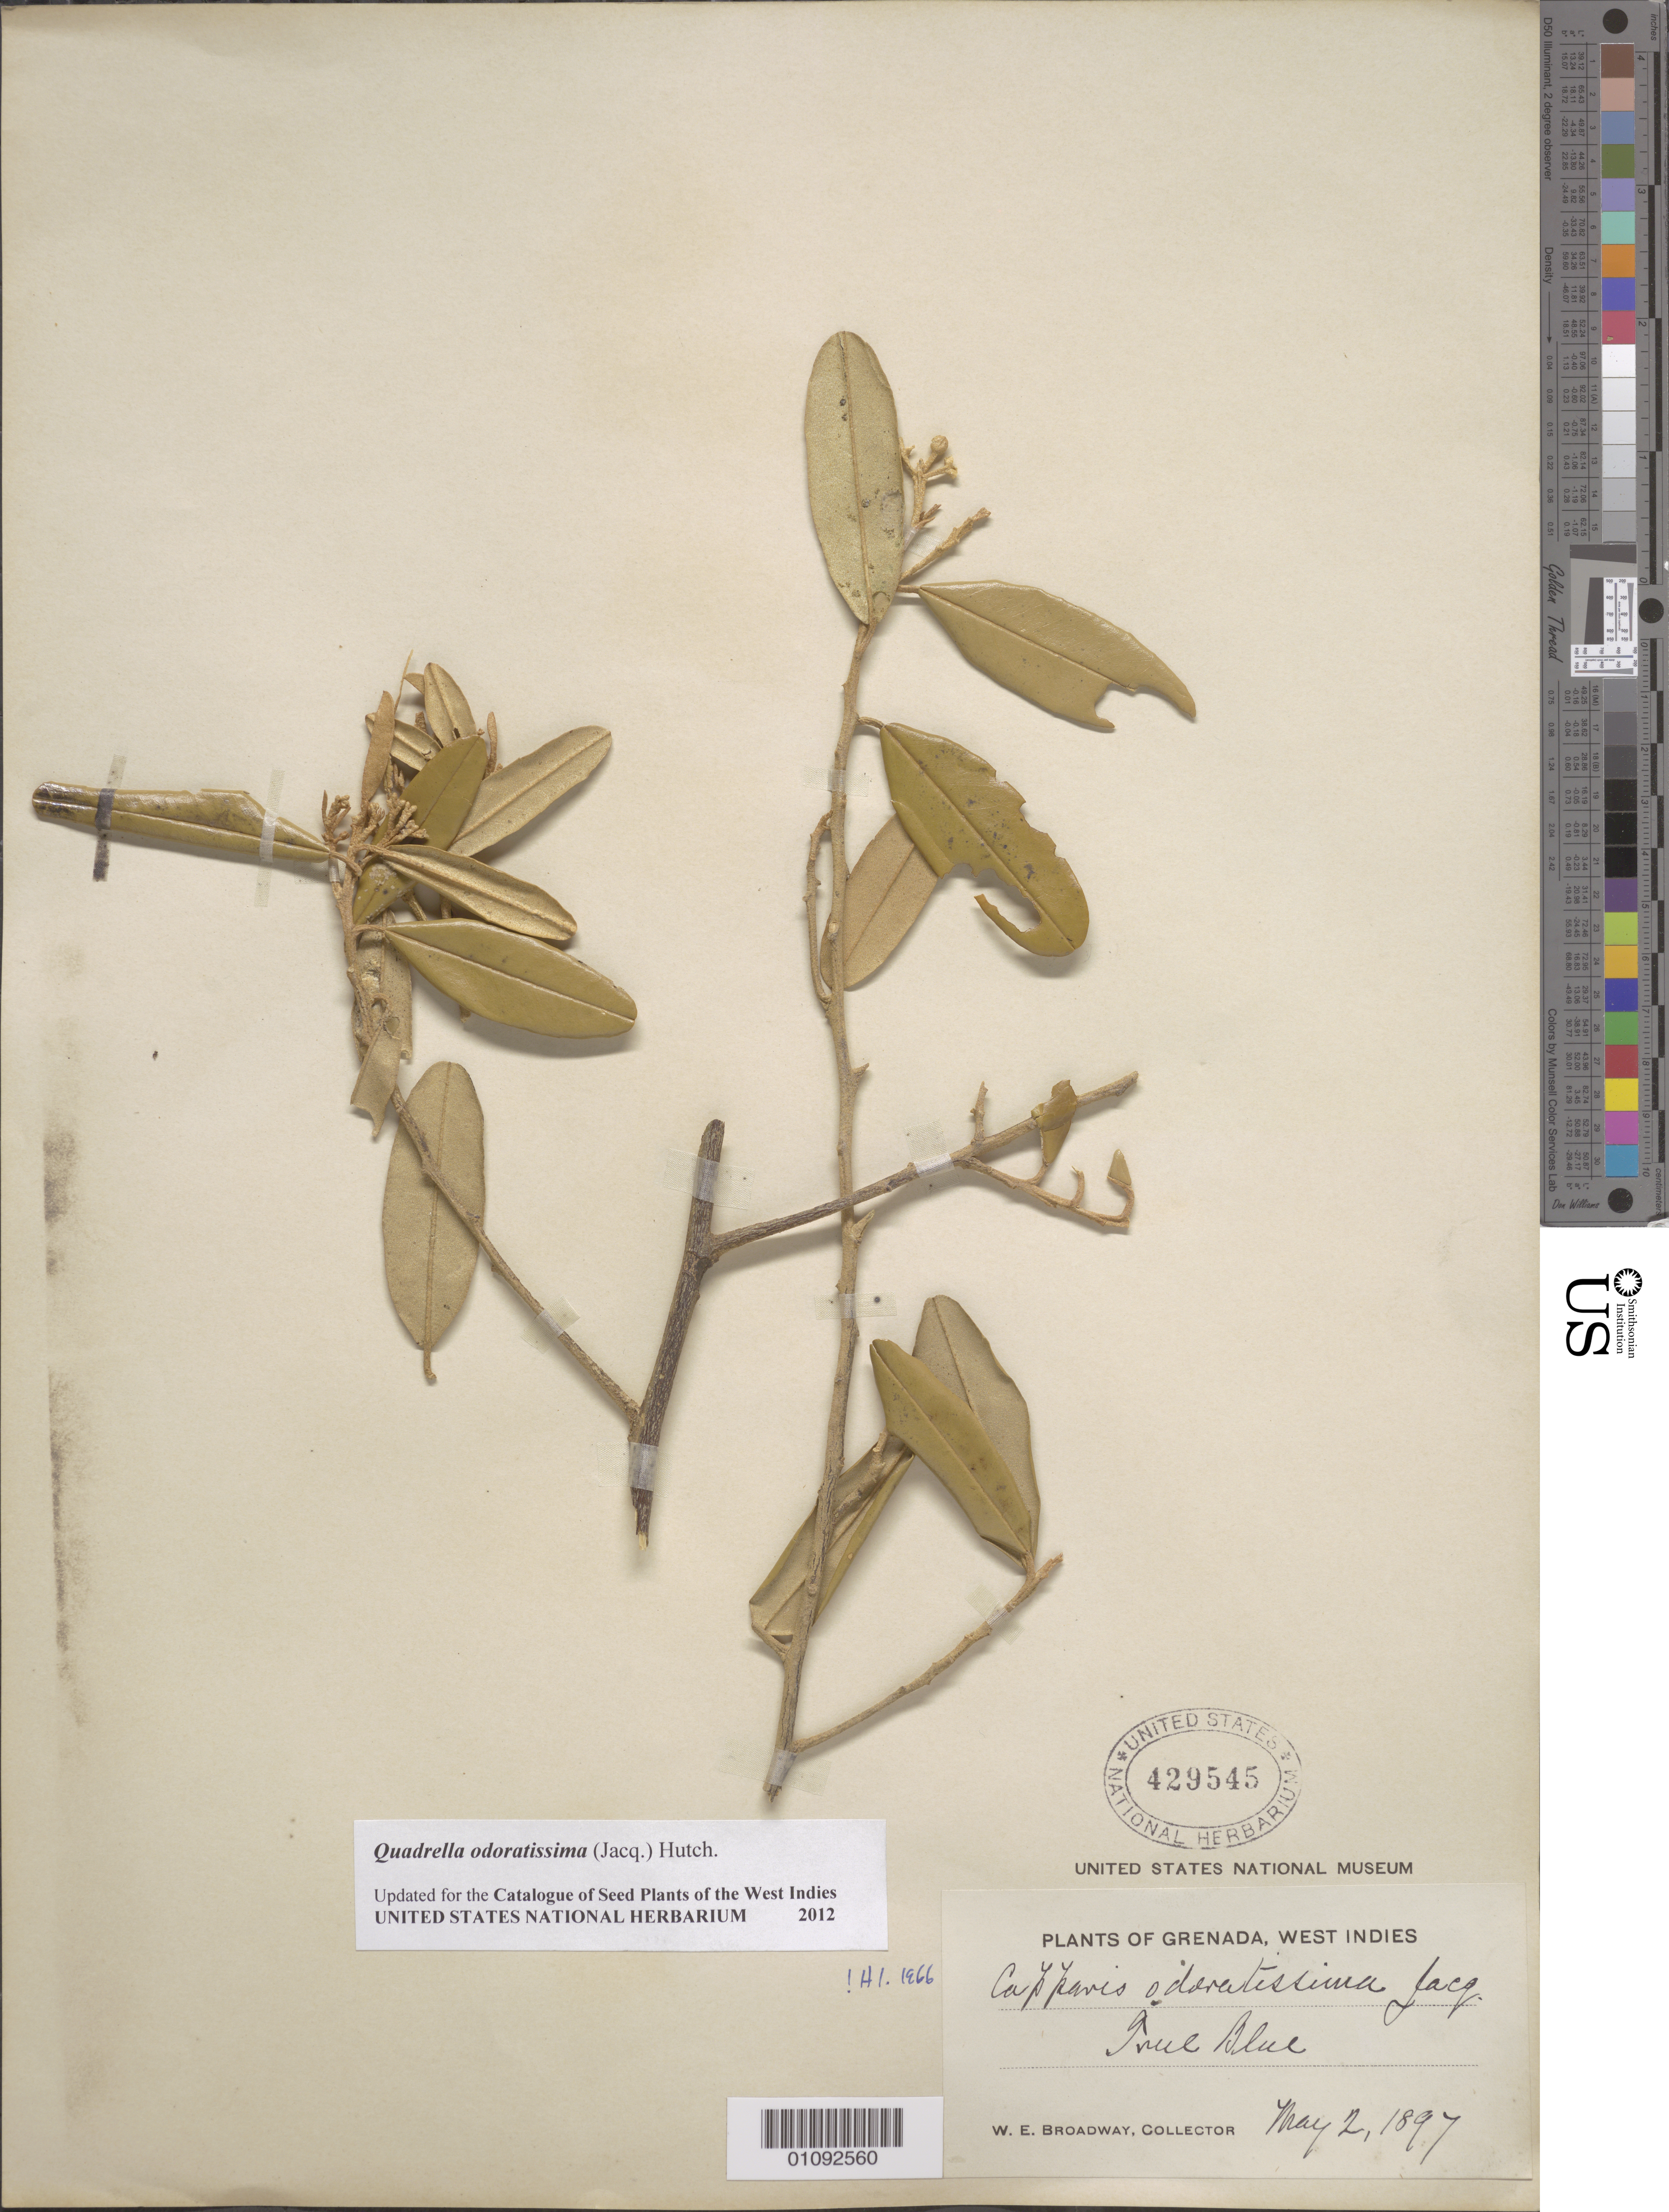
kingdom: Plantae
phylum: Tracheophyta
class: Magnoliopsida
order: Brassicales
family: Capparaceae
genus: Quadrella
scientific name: Quadrella odoratissima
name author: (Jacq.) Hutch.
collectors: W. E. Broadway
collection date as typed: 02 May 1897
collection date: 1897-05-02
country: Grenada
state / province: Saint George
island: Grenada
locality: True Blue.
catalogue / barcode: US 429545